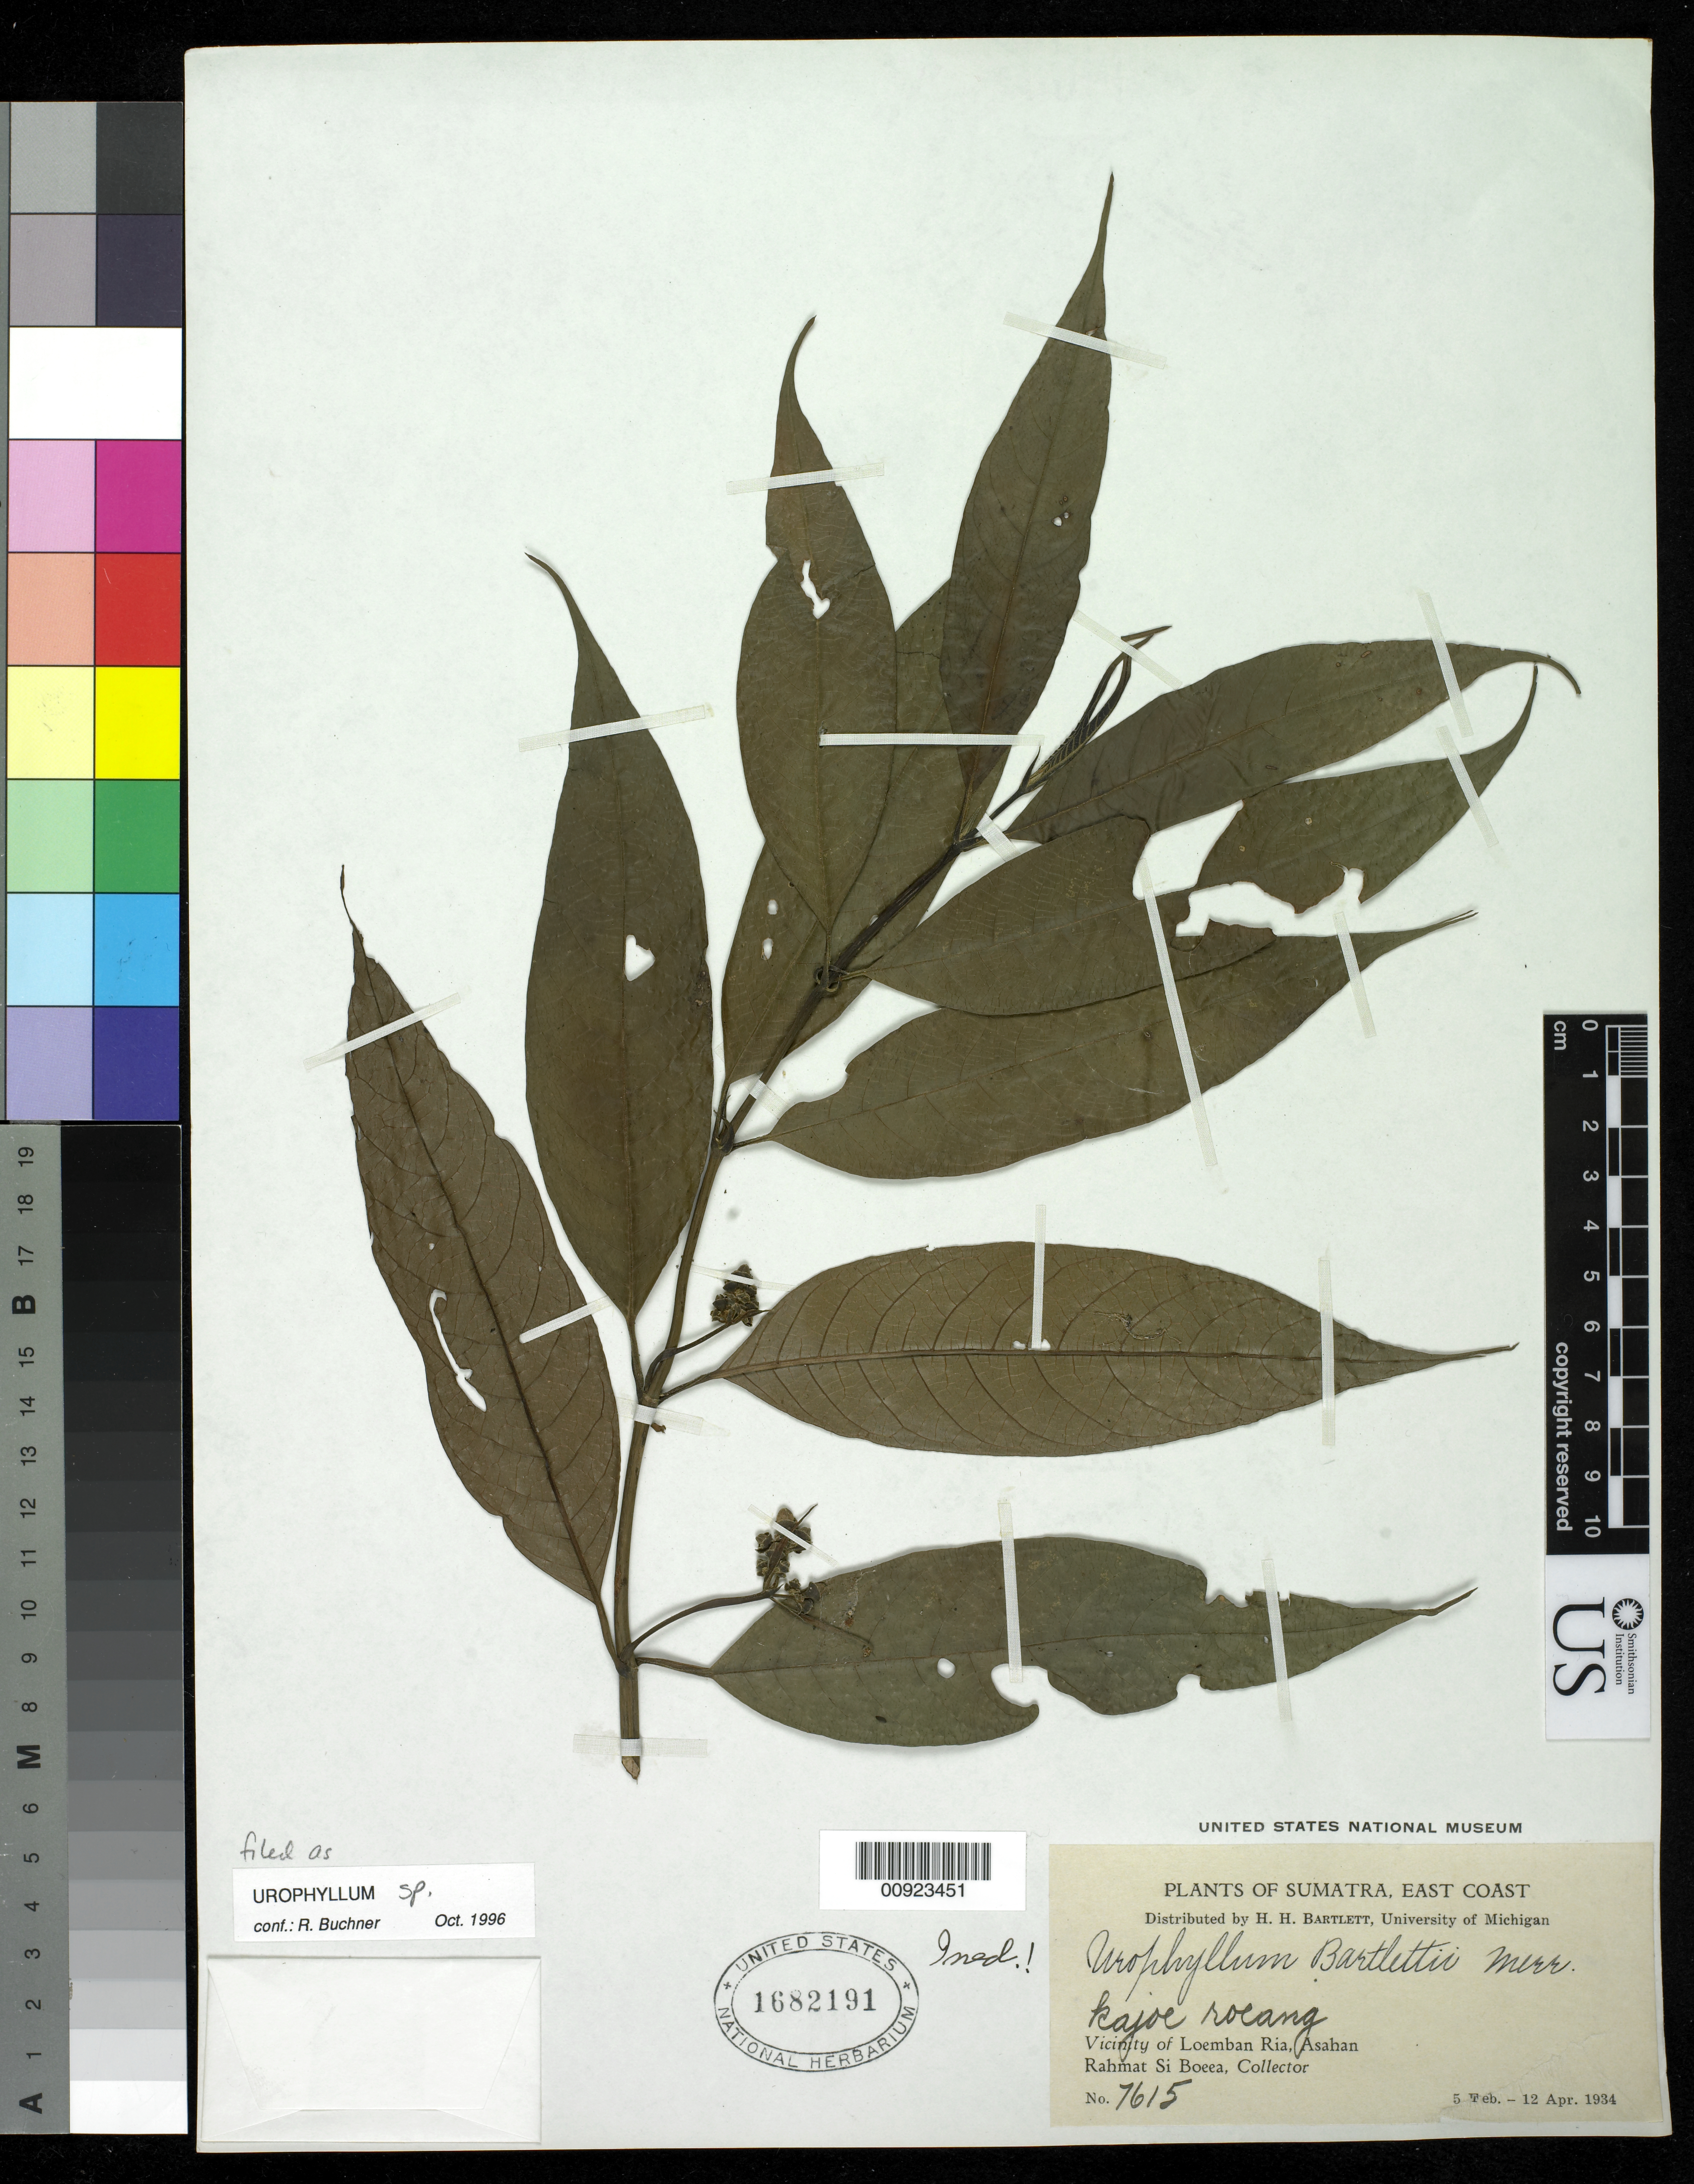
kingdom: Plantae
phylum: Tracheophyta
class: Magnoliopsida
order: Gentianales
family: Rubiaceae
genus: Urophyllum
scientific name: Urophyllum sp.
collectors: Rahmat Si Boeea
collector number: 7615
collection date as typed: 05 Feb 1934 to 12 Apr 1934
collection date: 1934-02-05/1934-04-12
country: Indonesia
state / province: Sumatra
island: Sumatra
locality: Vicinity of Loemban Ria, Asahan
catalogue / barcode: US 1682191